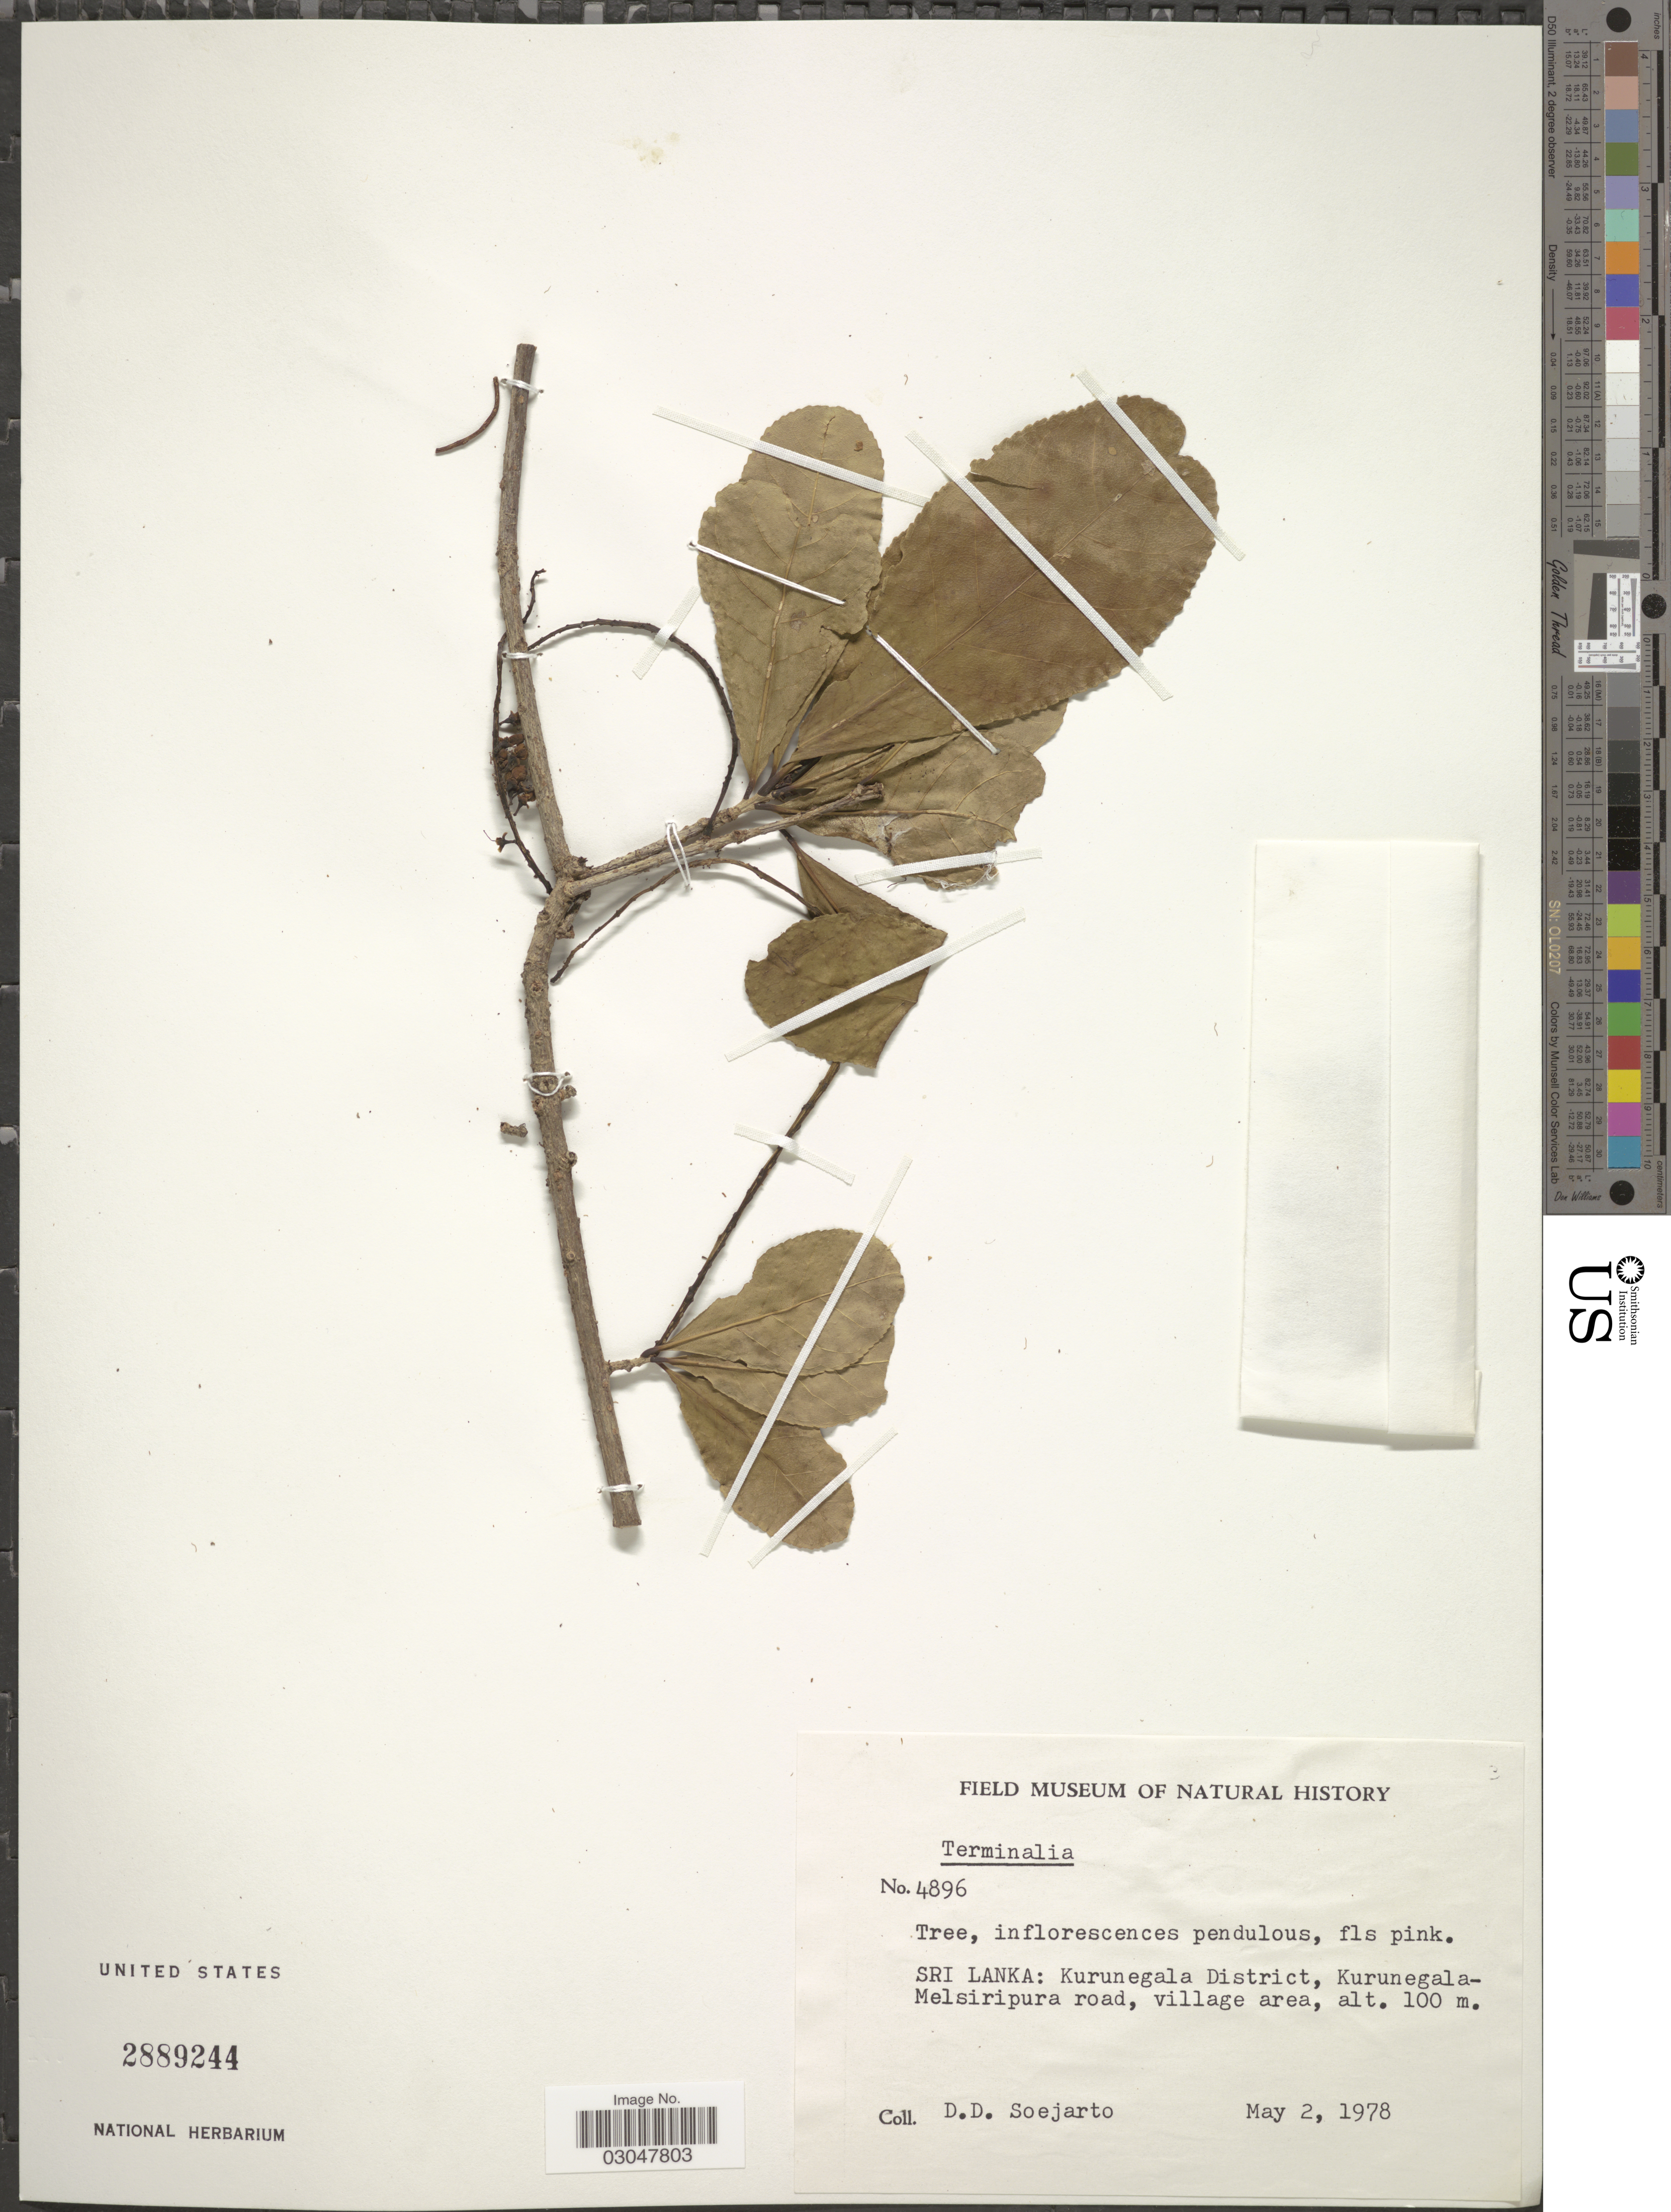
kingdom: Plantae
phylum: Tracheophyta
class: Magnoliopsida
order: Myrtales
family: Combretaceae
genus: Terminalia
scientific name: Terminalia sp.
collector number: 4896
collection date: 1978-05-02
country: Sri Lanka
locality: Kurunegala District, Kurunegala-Melsiripura road, village area.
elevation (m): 100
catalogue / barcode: US 2889244